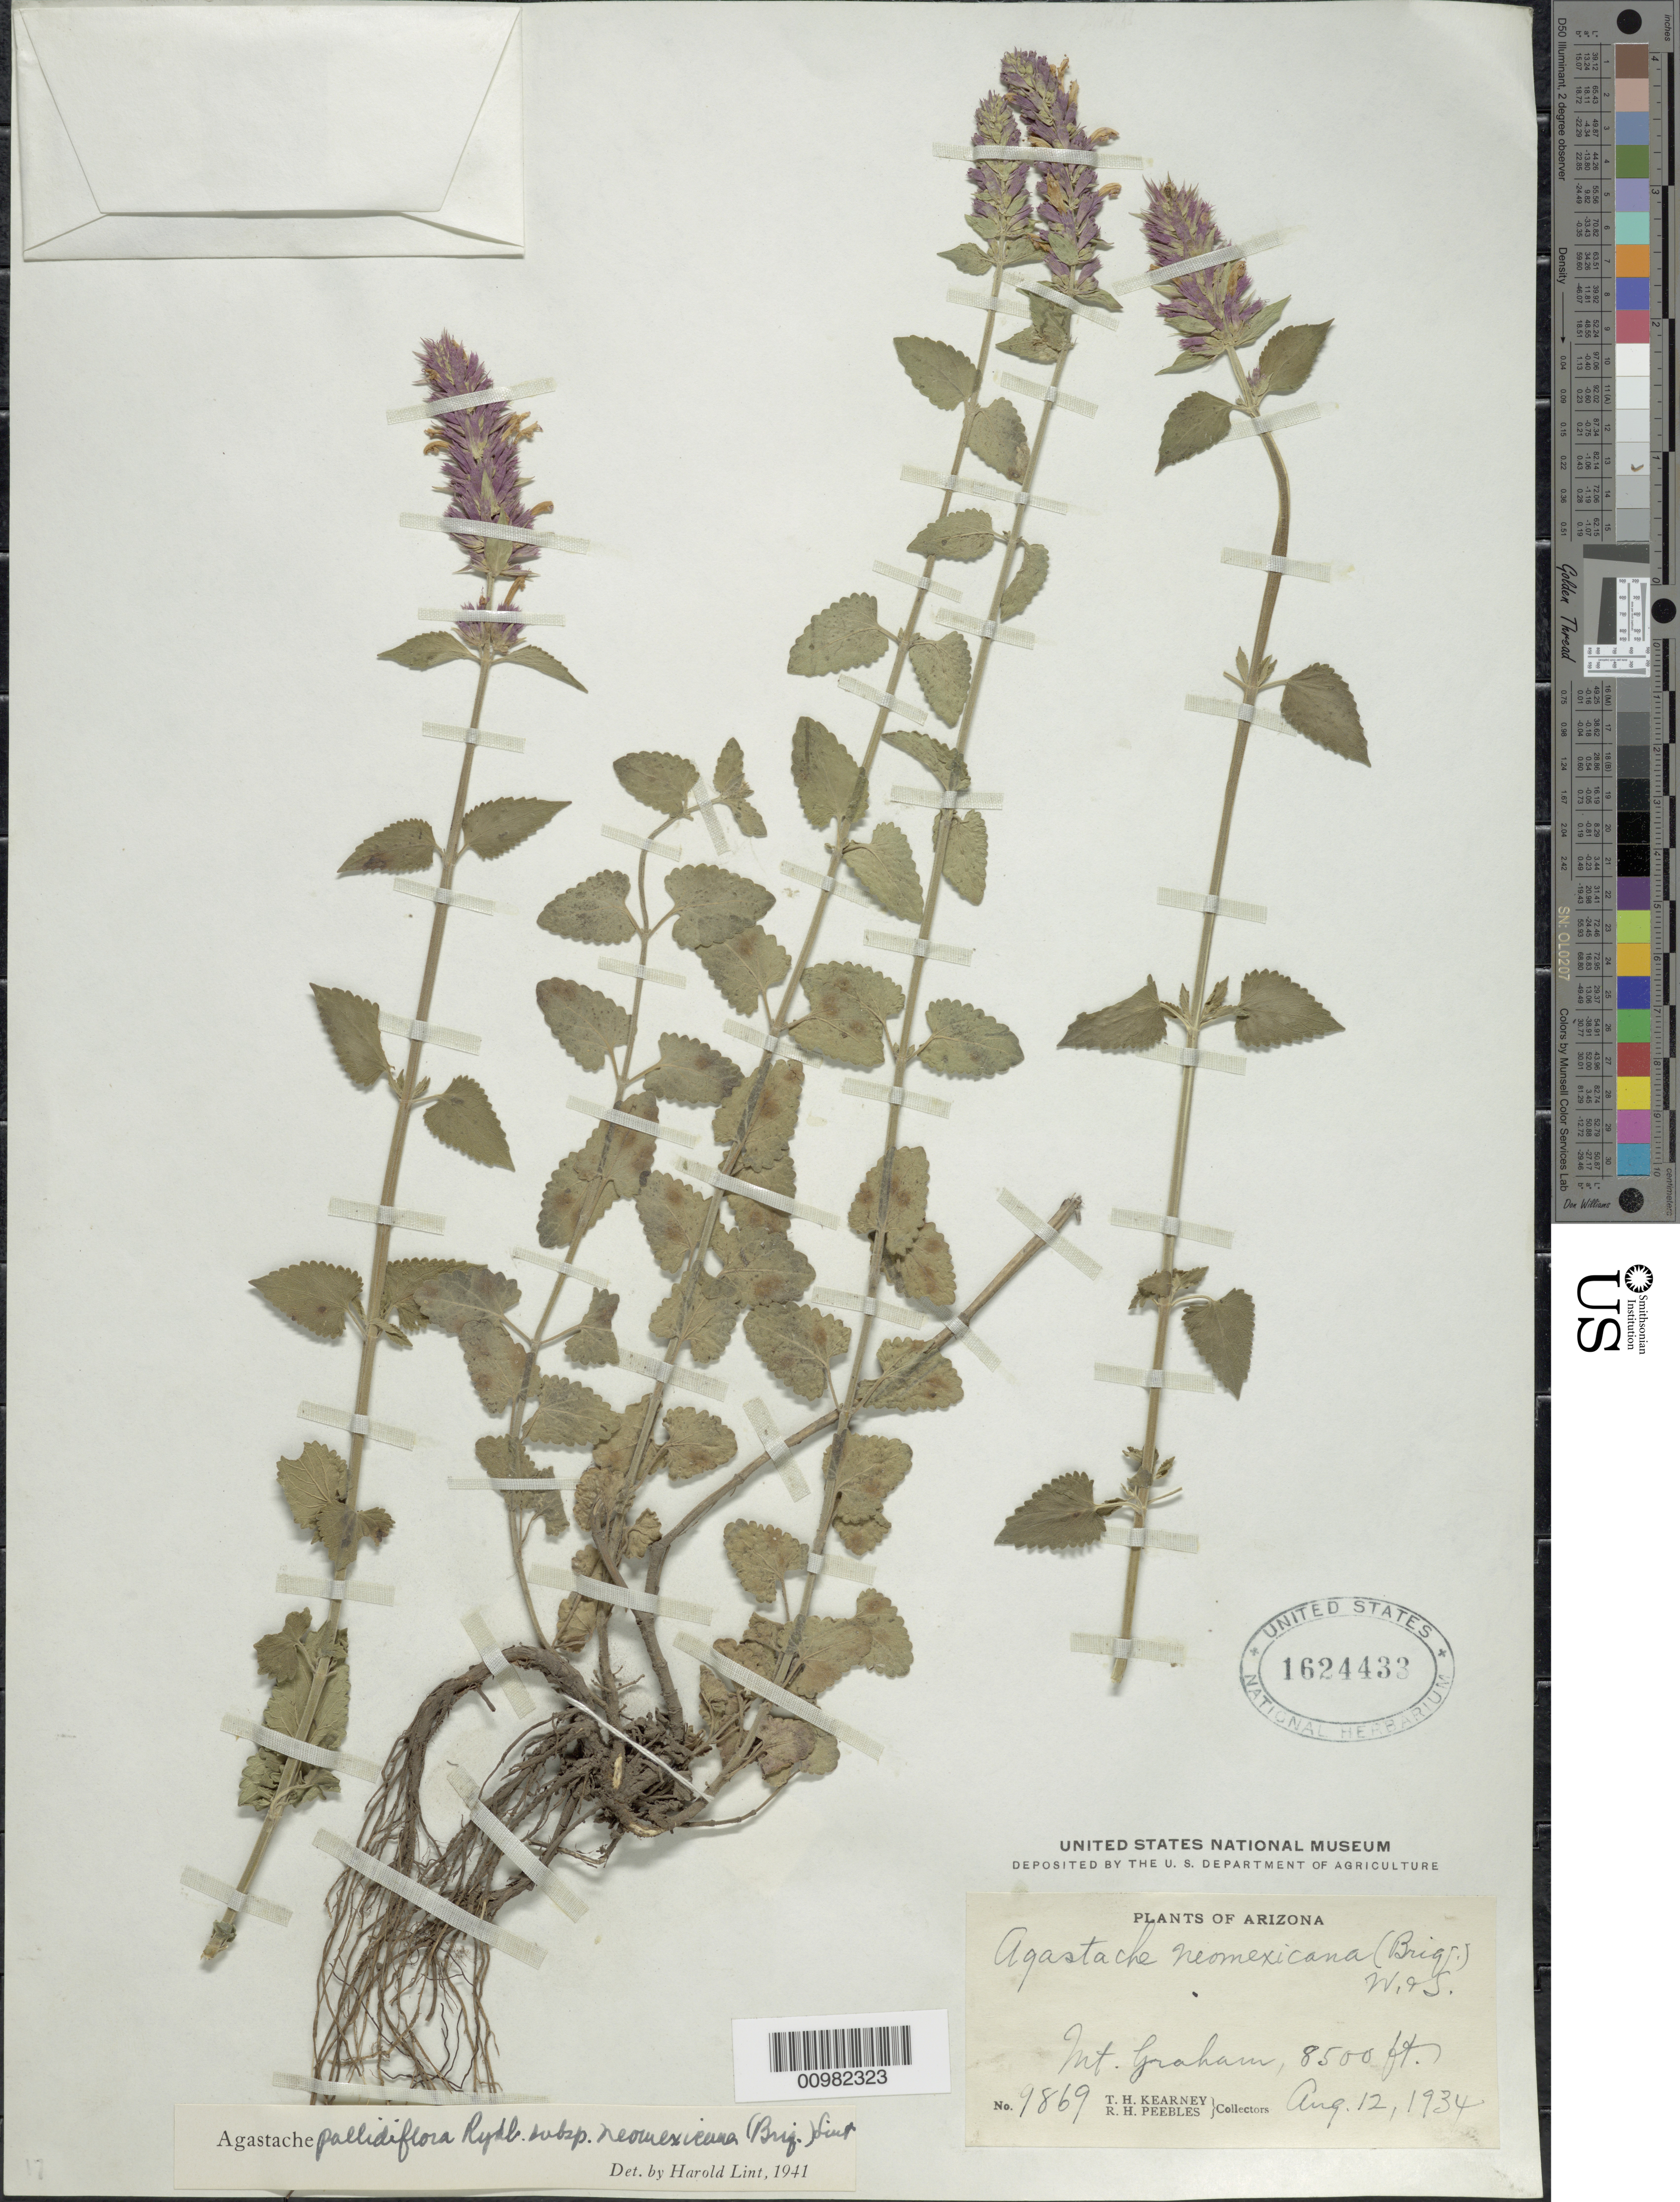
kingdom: Plantae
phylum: Tracheophyta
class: Magnoliopsida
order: Lamiales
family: Lamiaceae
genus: Agastache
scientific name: Agastache pallidiflora var. gilensis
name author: R. W. Sanders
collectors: T. H. Kearney & R. H. Peebles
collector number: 9869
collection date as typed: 12 Aug 1934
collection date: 1934-08-12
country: United States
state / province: Arizona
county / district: Graham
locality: Mount Graham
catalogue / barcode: US 1624433